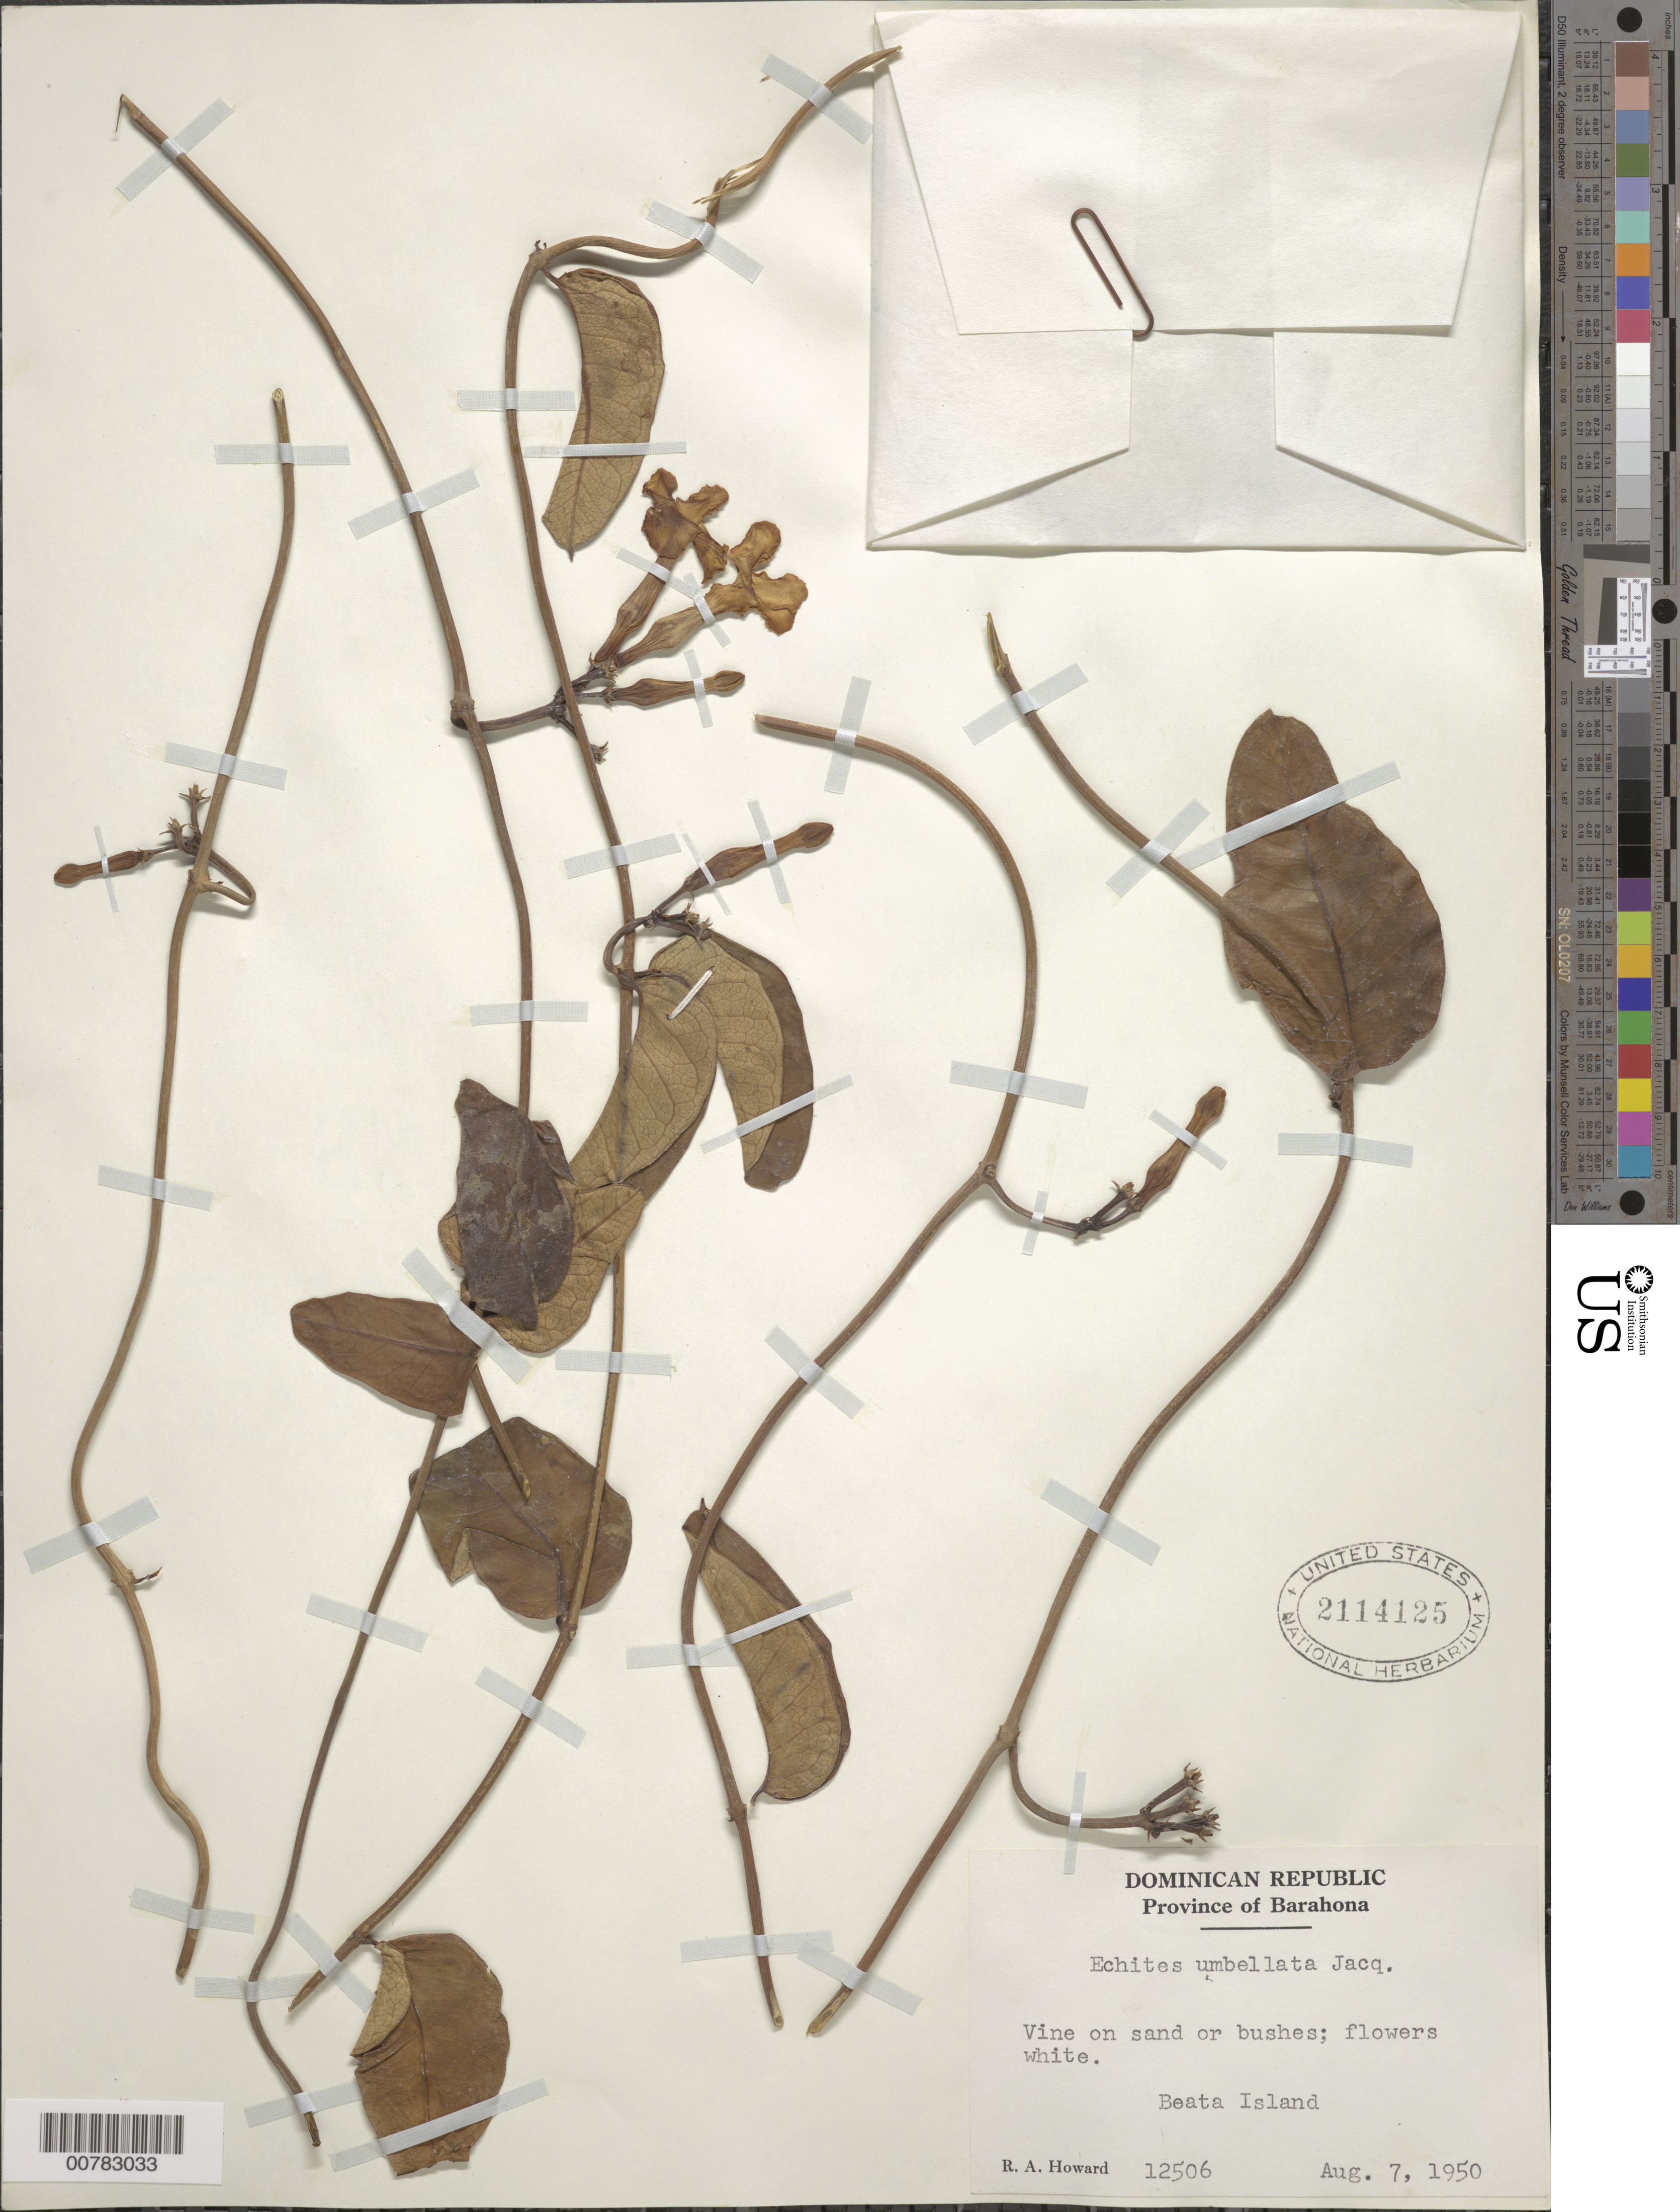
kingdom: Plantae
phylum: Tracheophyta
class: Magnoliopsida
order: Gentianales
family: Apocynaceae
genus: Echites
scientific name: Echites umbellatus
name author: Jacq.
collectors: R. A. Howard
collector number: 12506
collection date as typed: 07 Aug 1950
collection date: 1950-08-07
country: Dominican Republic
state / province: Barahona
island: Hispaniola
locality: Beata Island.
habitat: On sand or bushes.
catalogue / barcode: US 2114125